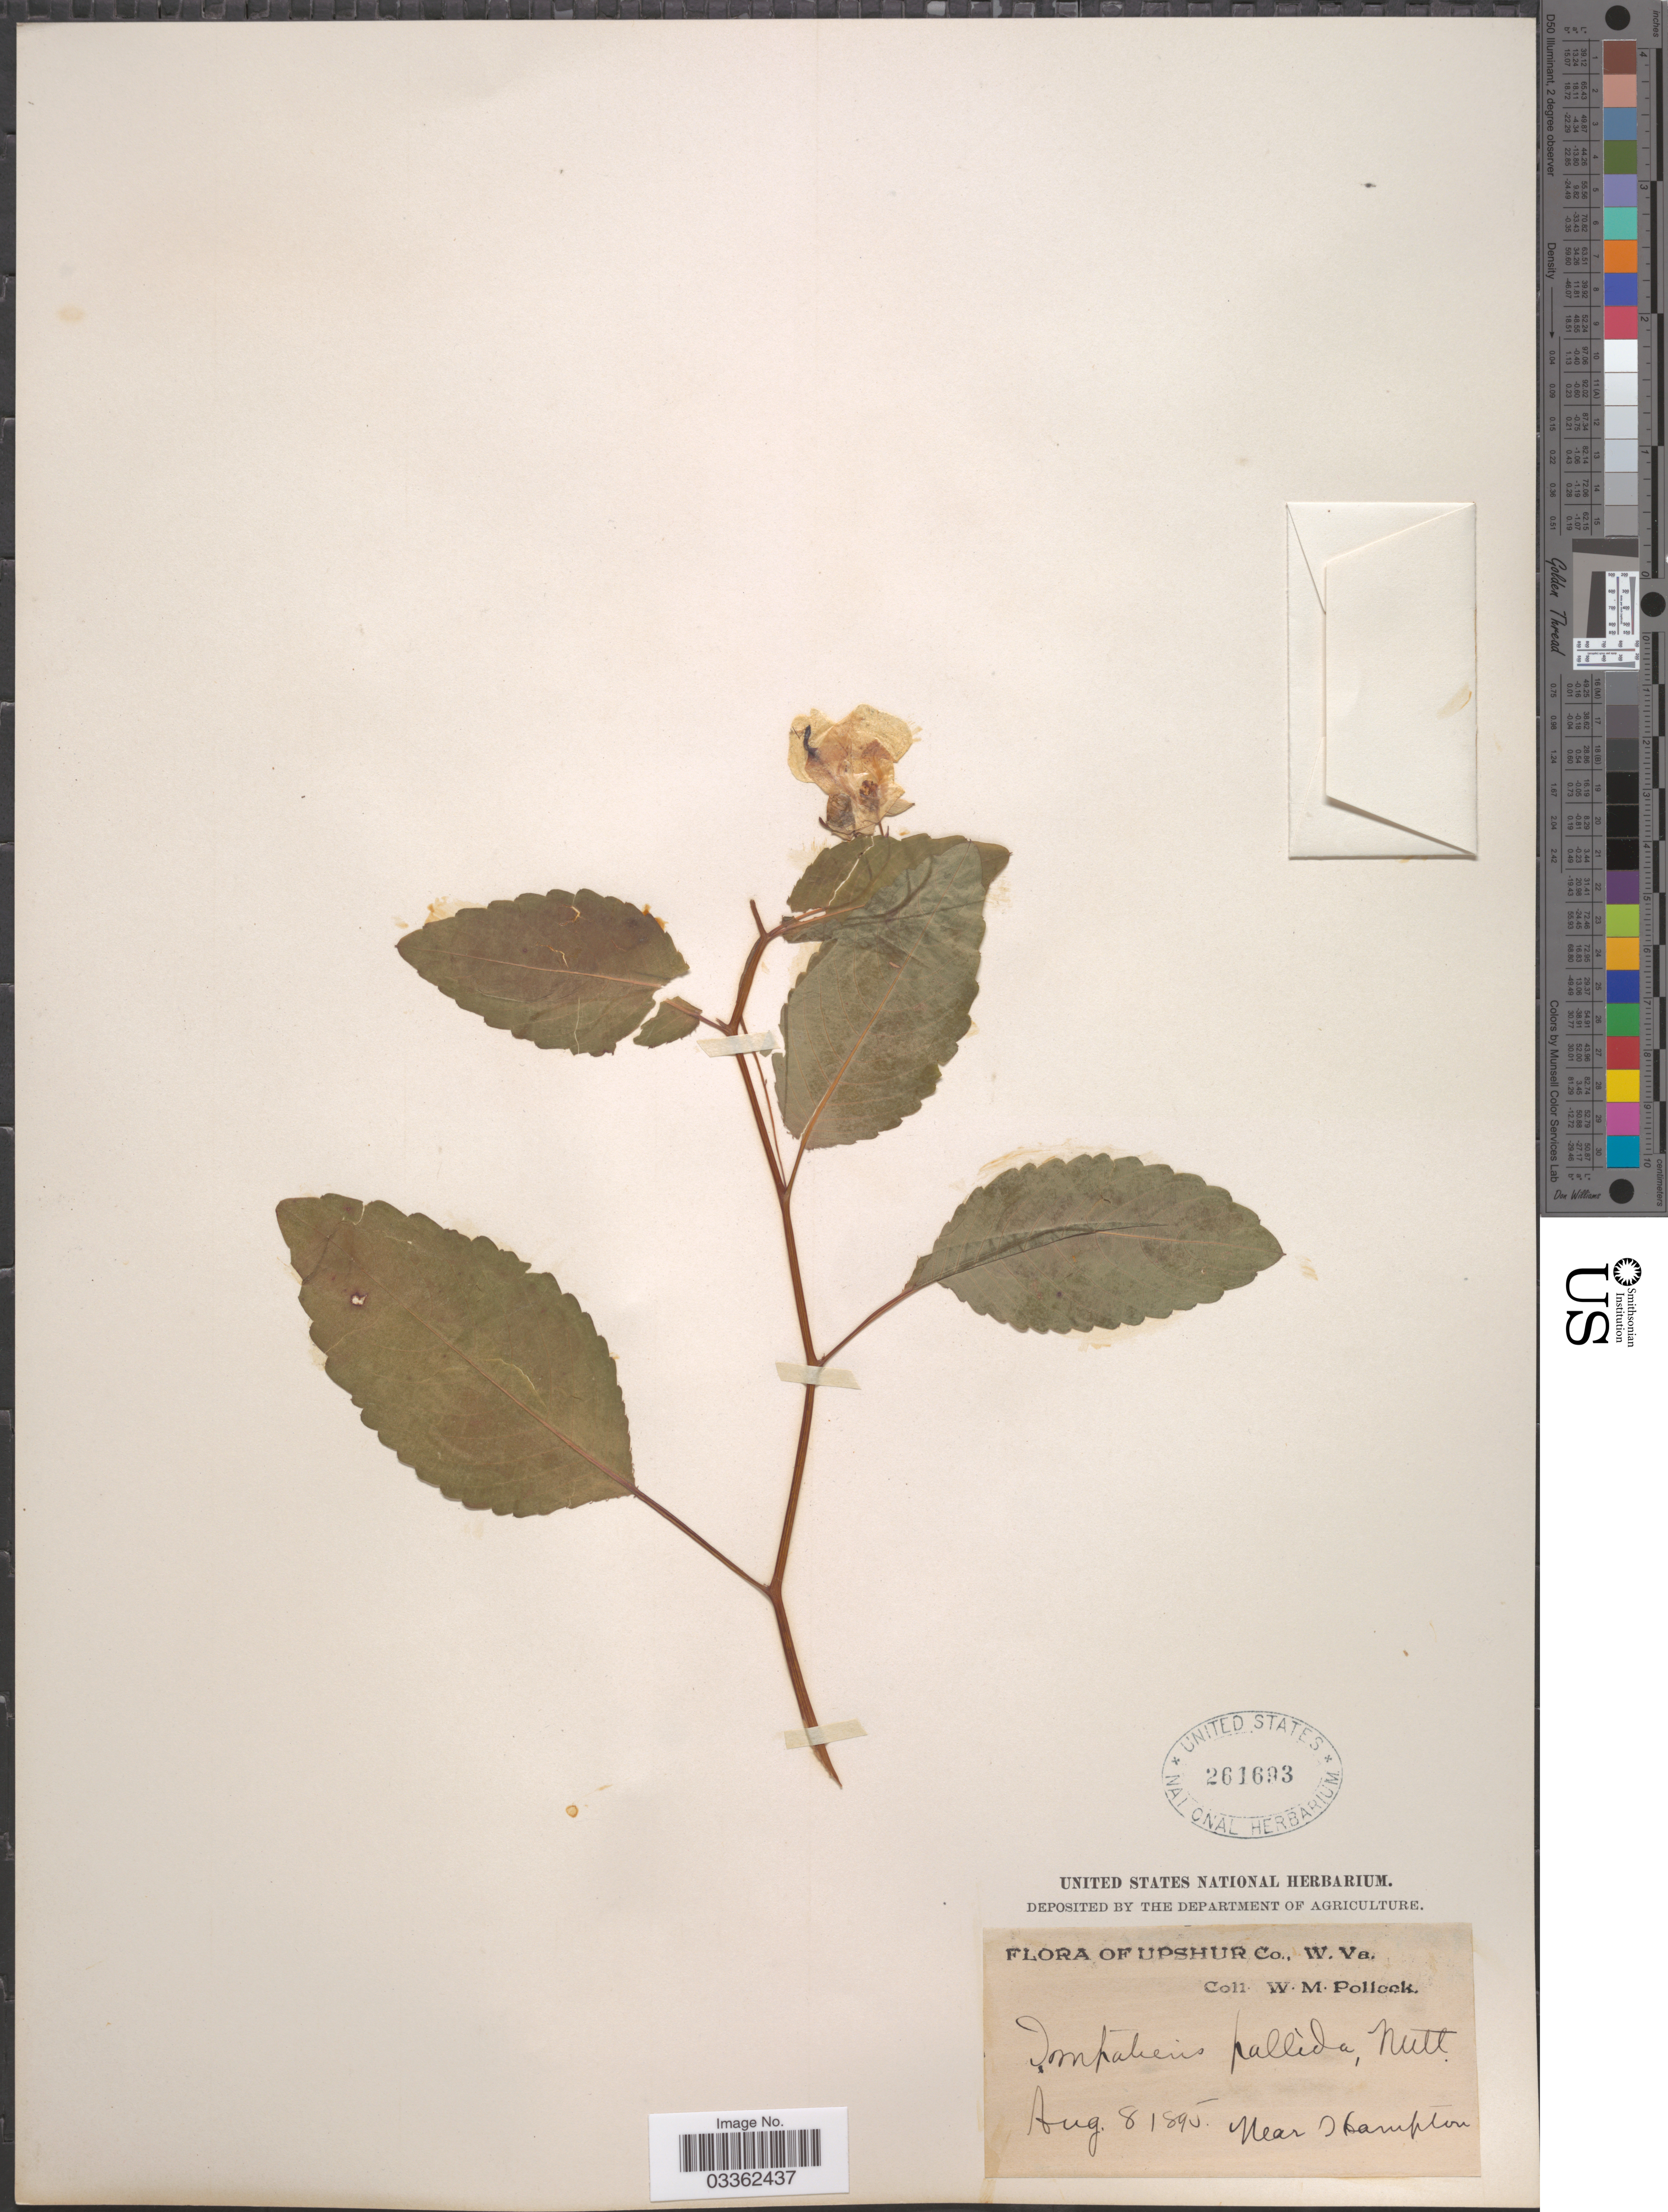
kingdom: Plantae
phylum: Tracheophyta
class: Magnoliopsida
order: Ericales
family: Balsaminaceae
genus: Impatiens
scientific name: Impatiens pallida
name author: Nutt.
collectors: W. M. Pollock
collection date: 1895-08-08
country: United States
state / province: West Virginia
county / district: Upshur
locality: Near Hampton.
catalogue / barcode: US 261693